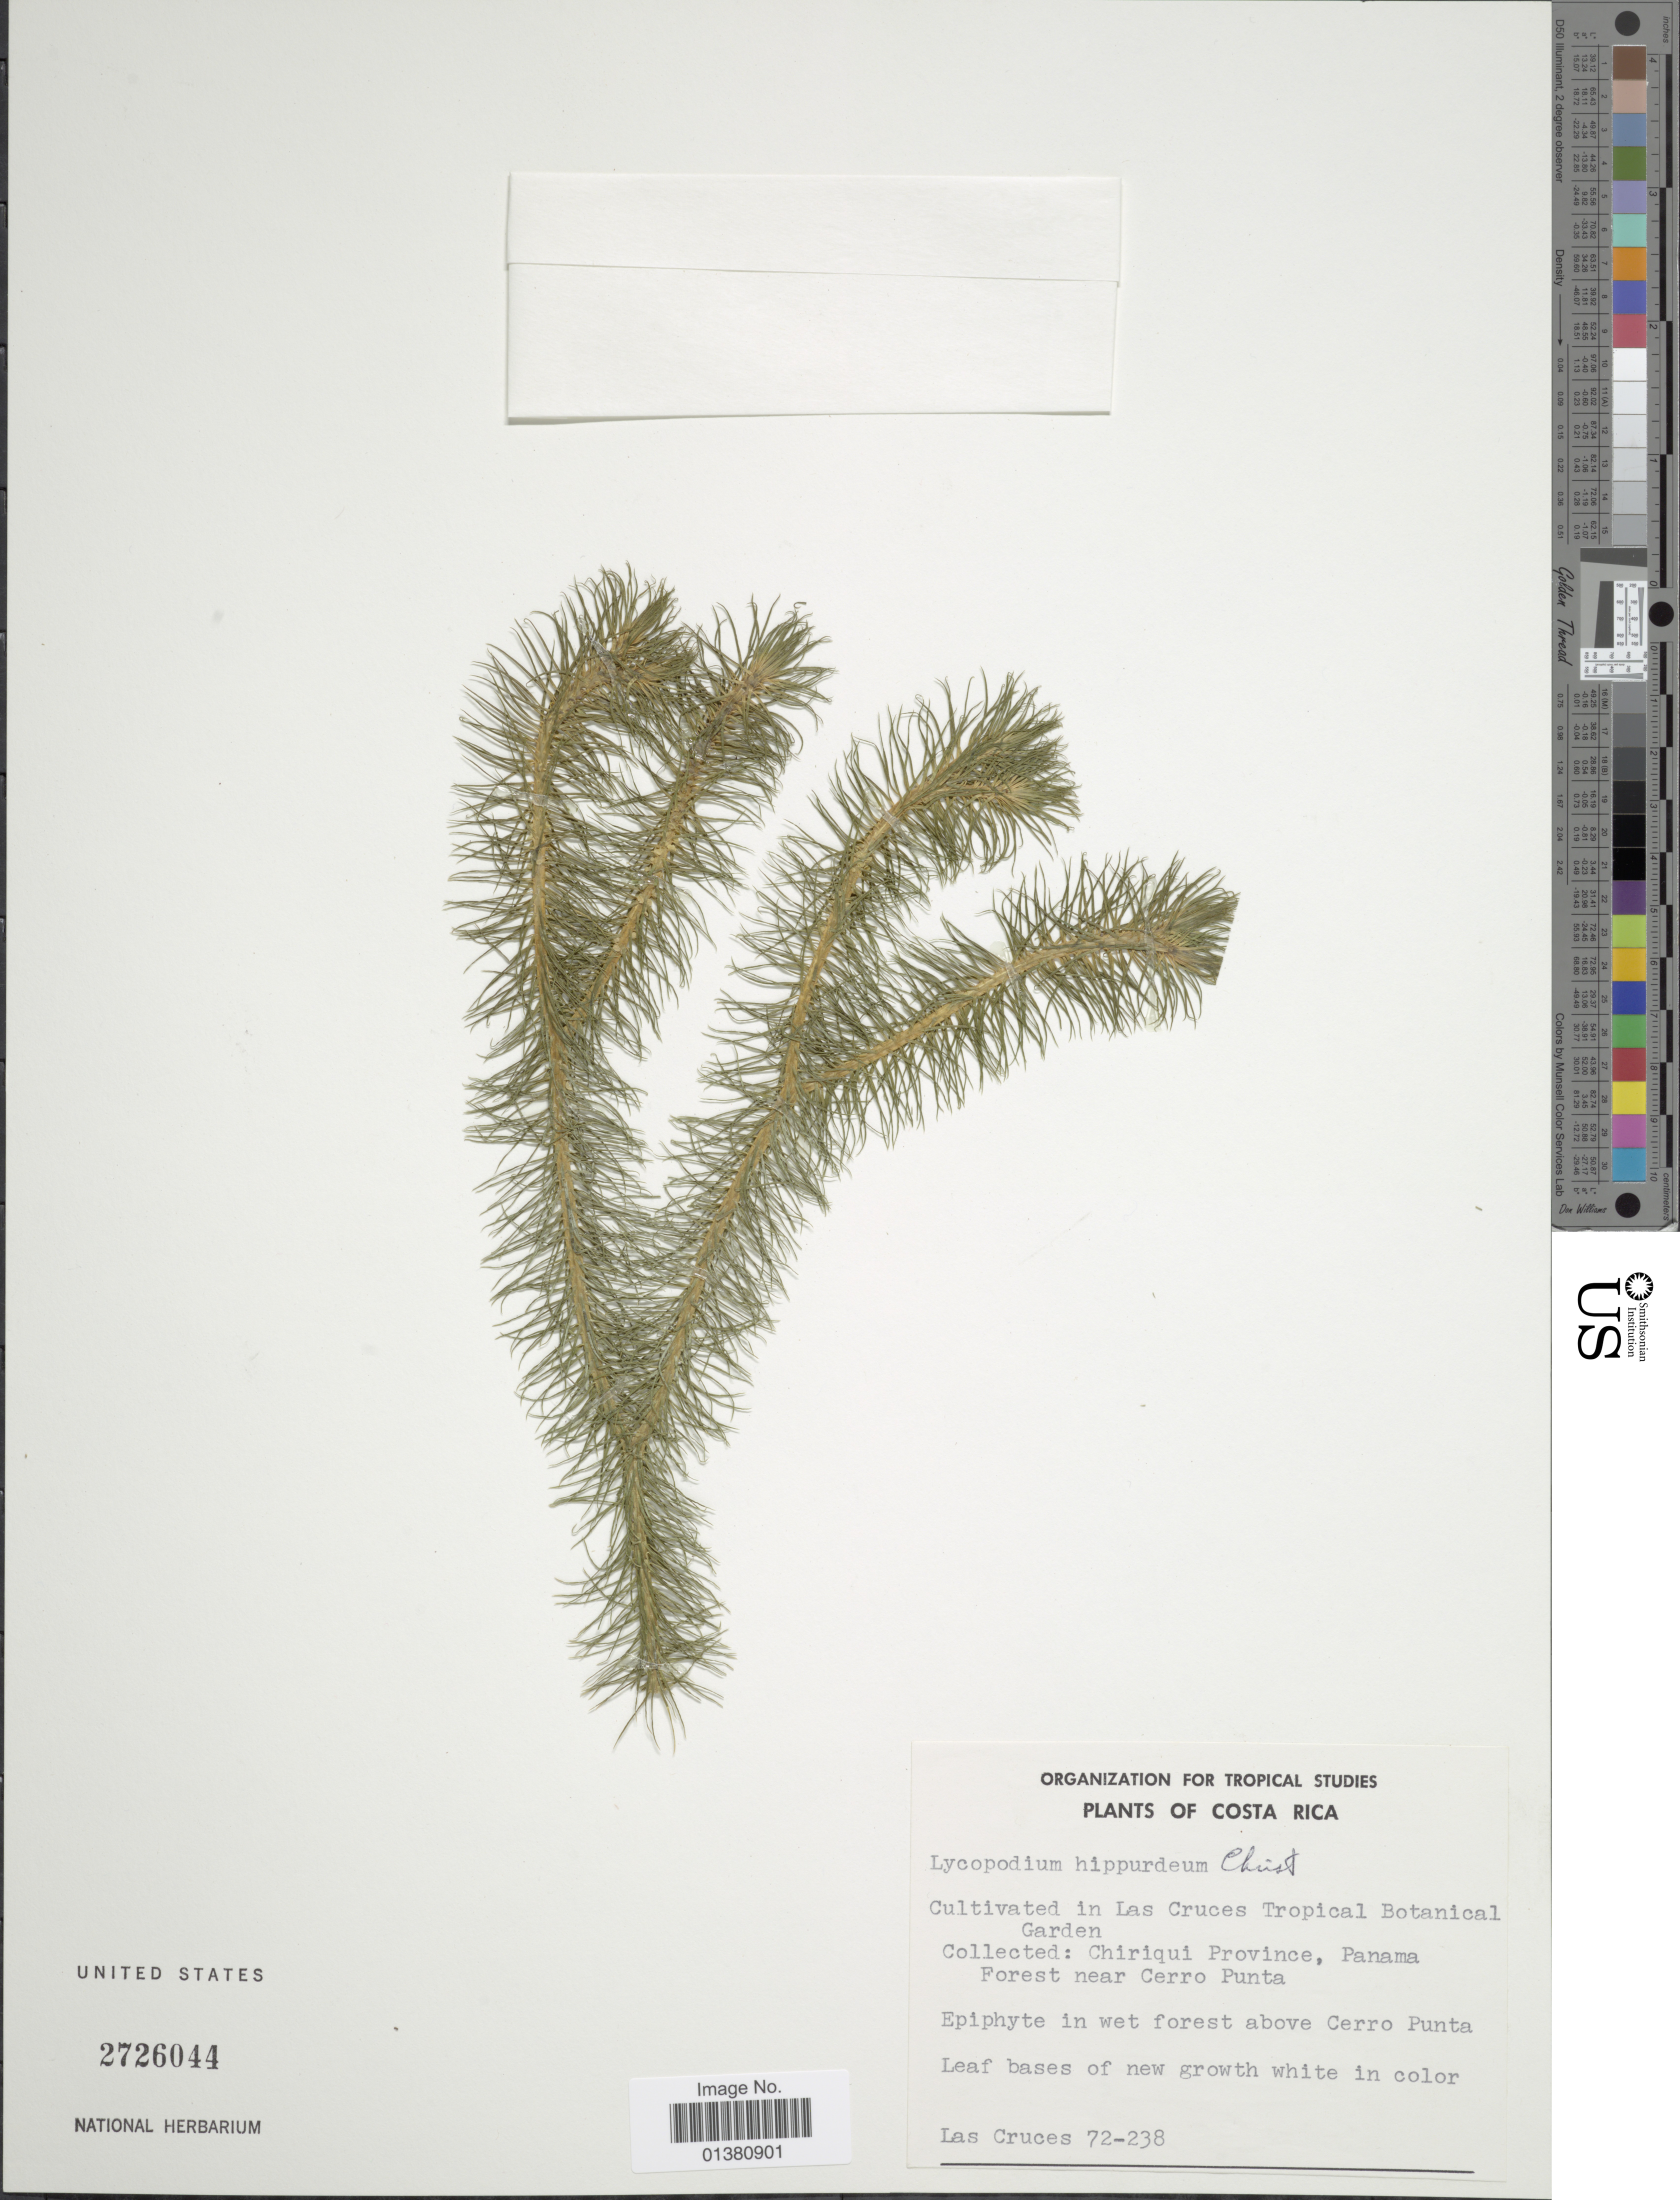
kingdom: Plantae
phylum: Tracheophyta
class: Lycopodiopsida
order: Lycopodiales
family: Lycopodiaceae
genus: Phlegmariurus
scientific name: Phlegmariurus hippurideus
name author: (Christ) B. Øllg.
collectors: Las Cruces Botanical Garden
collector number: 72-238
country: Panama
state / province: Chiriqui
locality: Cultivated in Las Cruces Tropical Botanical Garden, Chiriqui Province, Panama Forest near Cerro Punta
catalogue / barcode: US 2726044